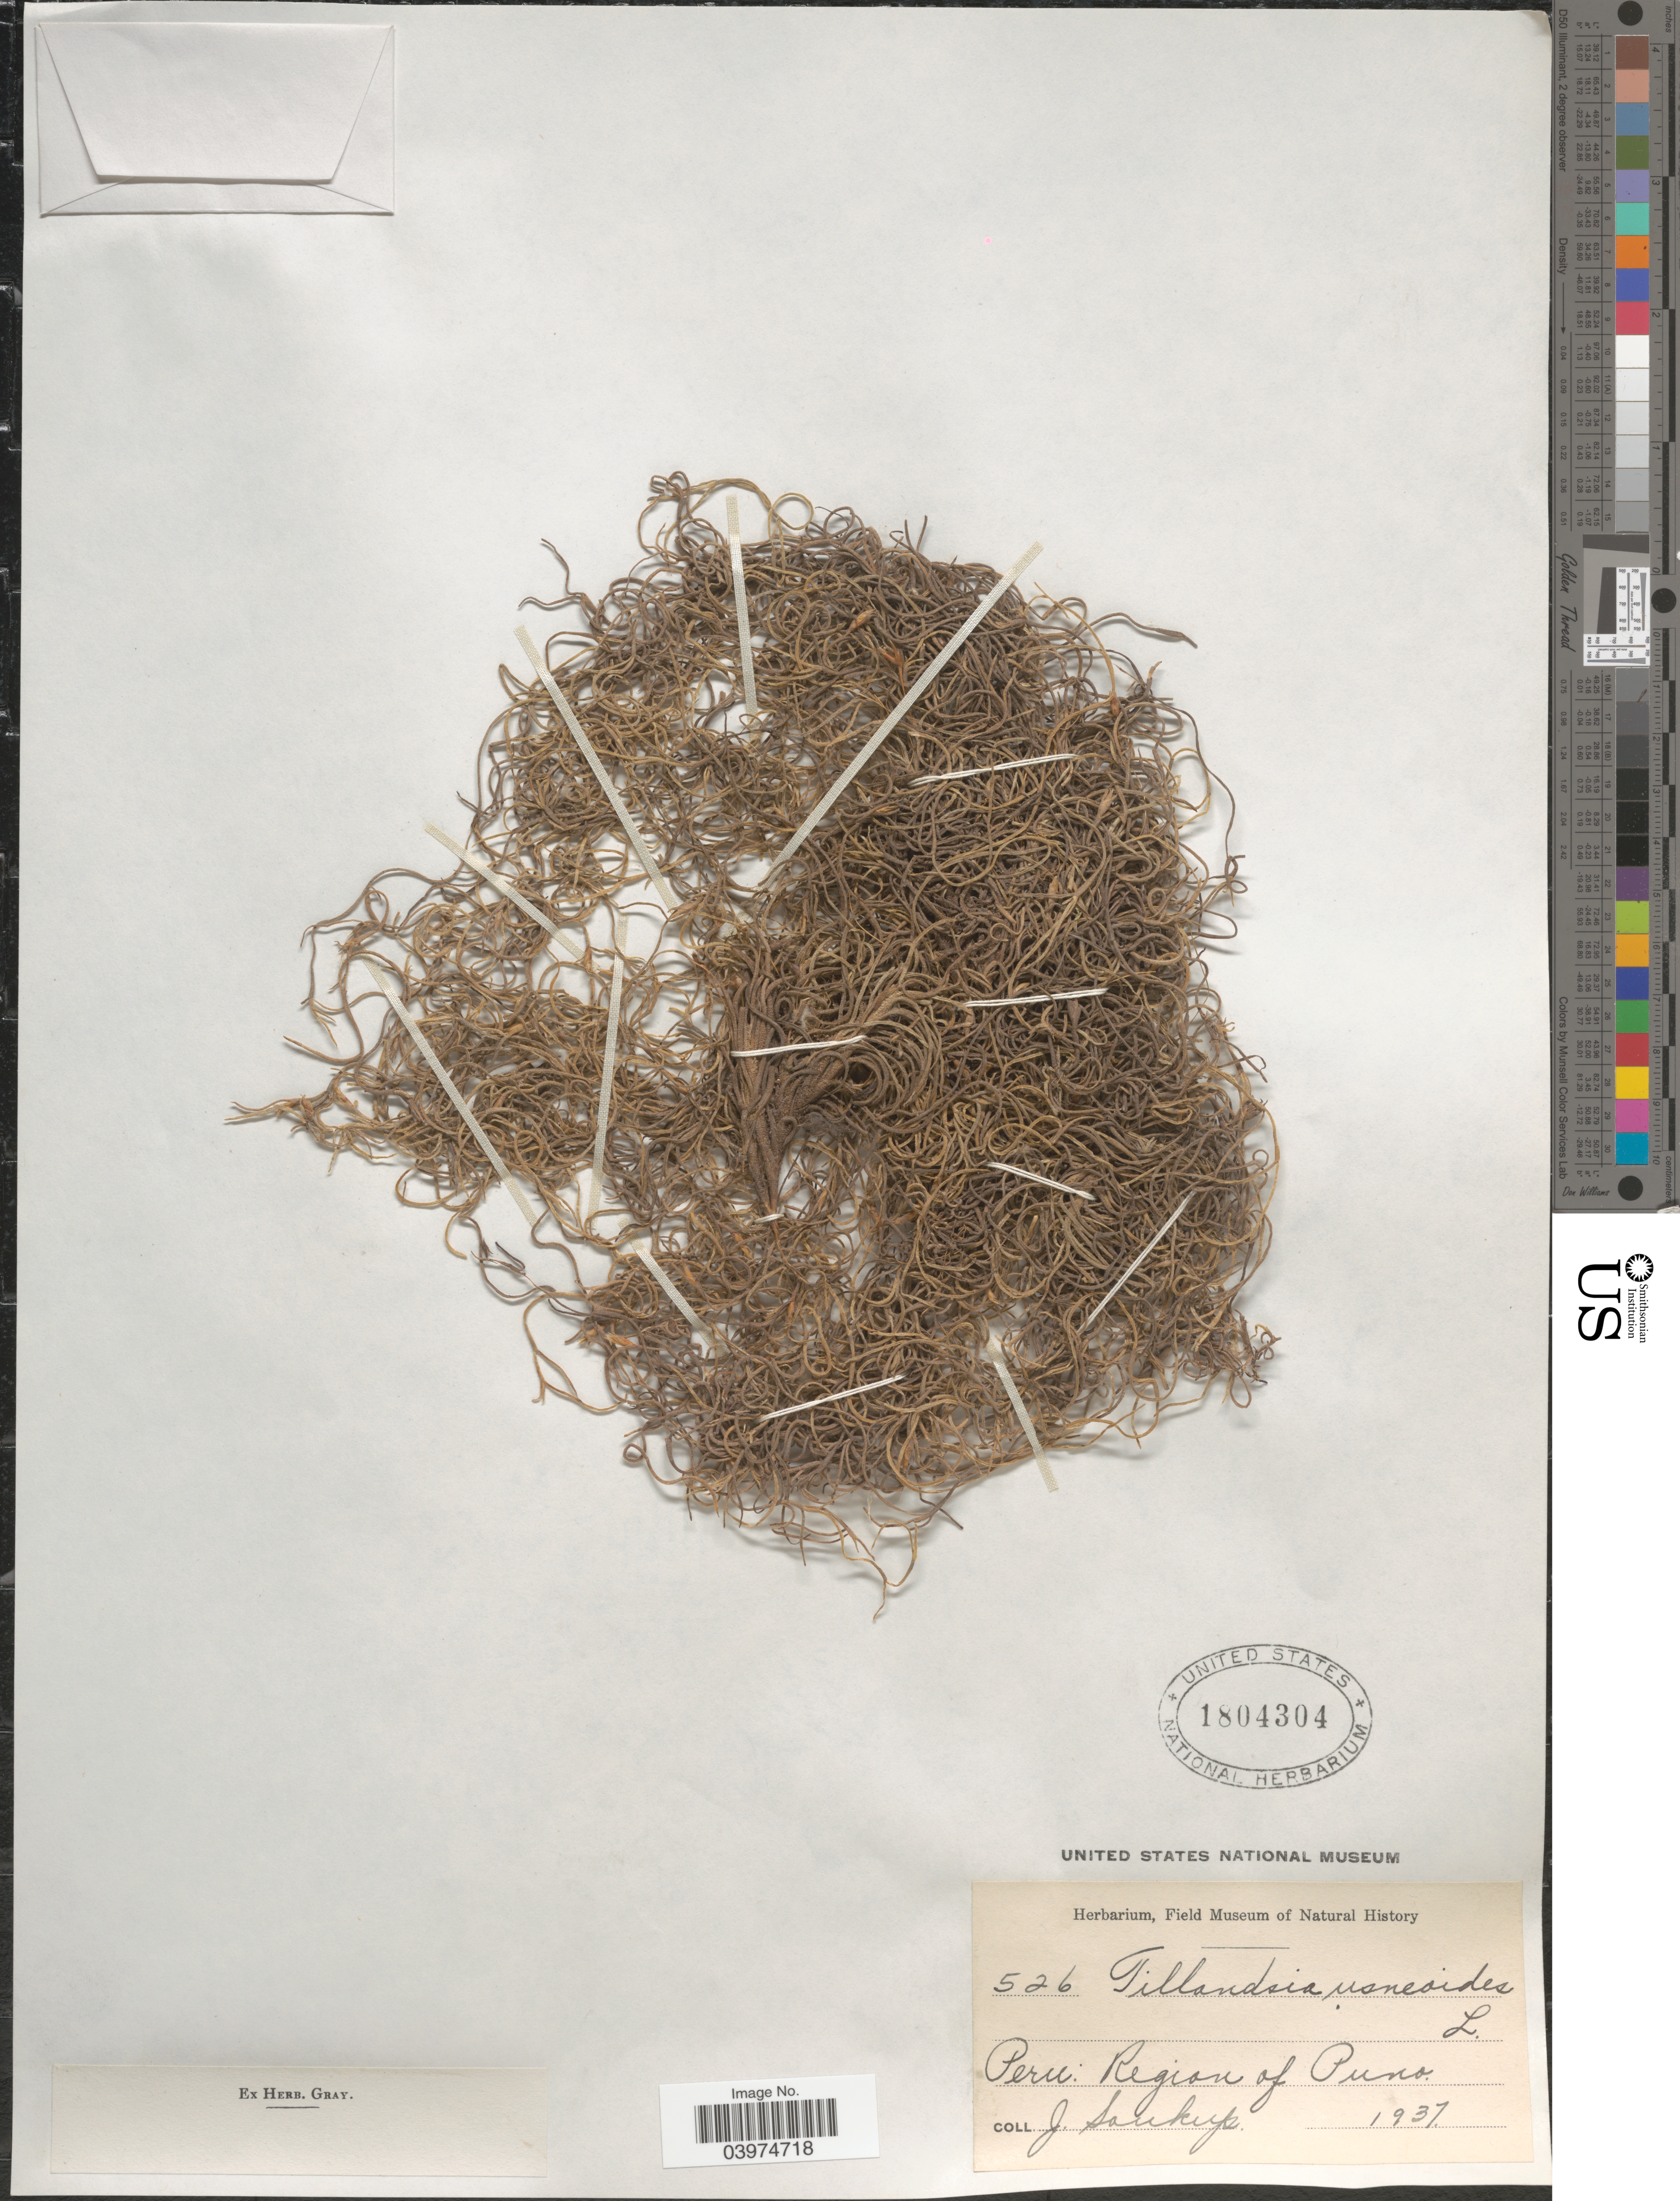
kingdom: Plantae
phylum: Tracheophyta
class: Liliopsida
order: Poales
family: Bromeliaceae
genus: Tillandsia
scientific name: Tillandsia usneoides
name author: (L.) L.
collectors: J. Soukup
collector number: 526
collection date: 1937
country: Peru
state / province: Puno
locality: Region of Puno.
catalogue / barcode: US 1804304